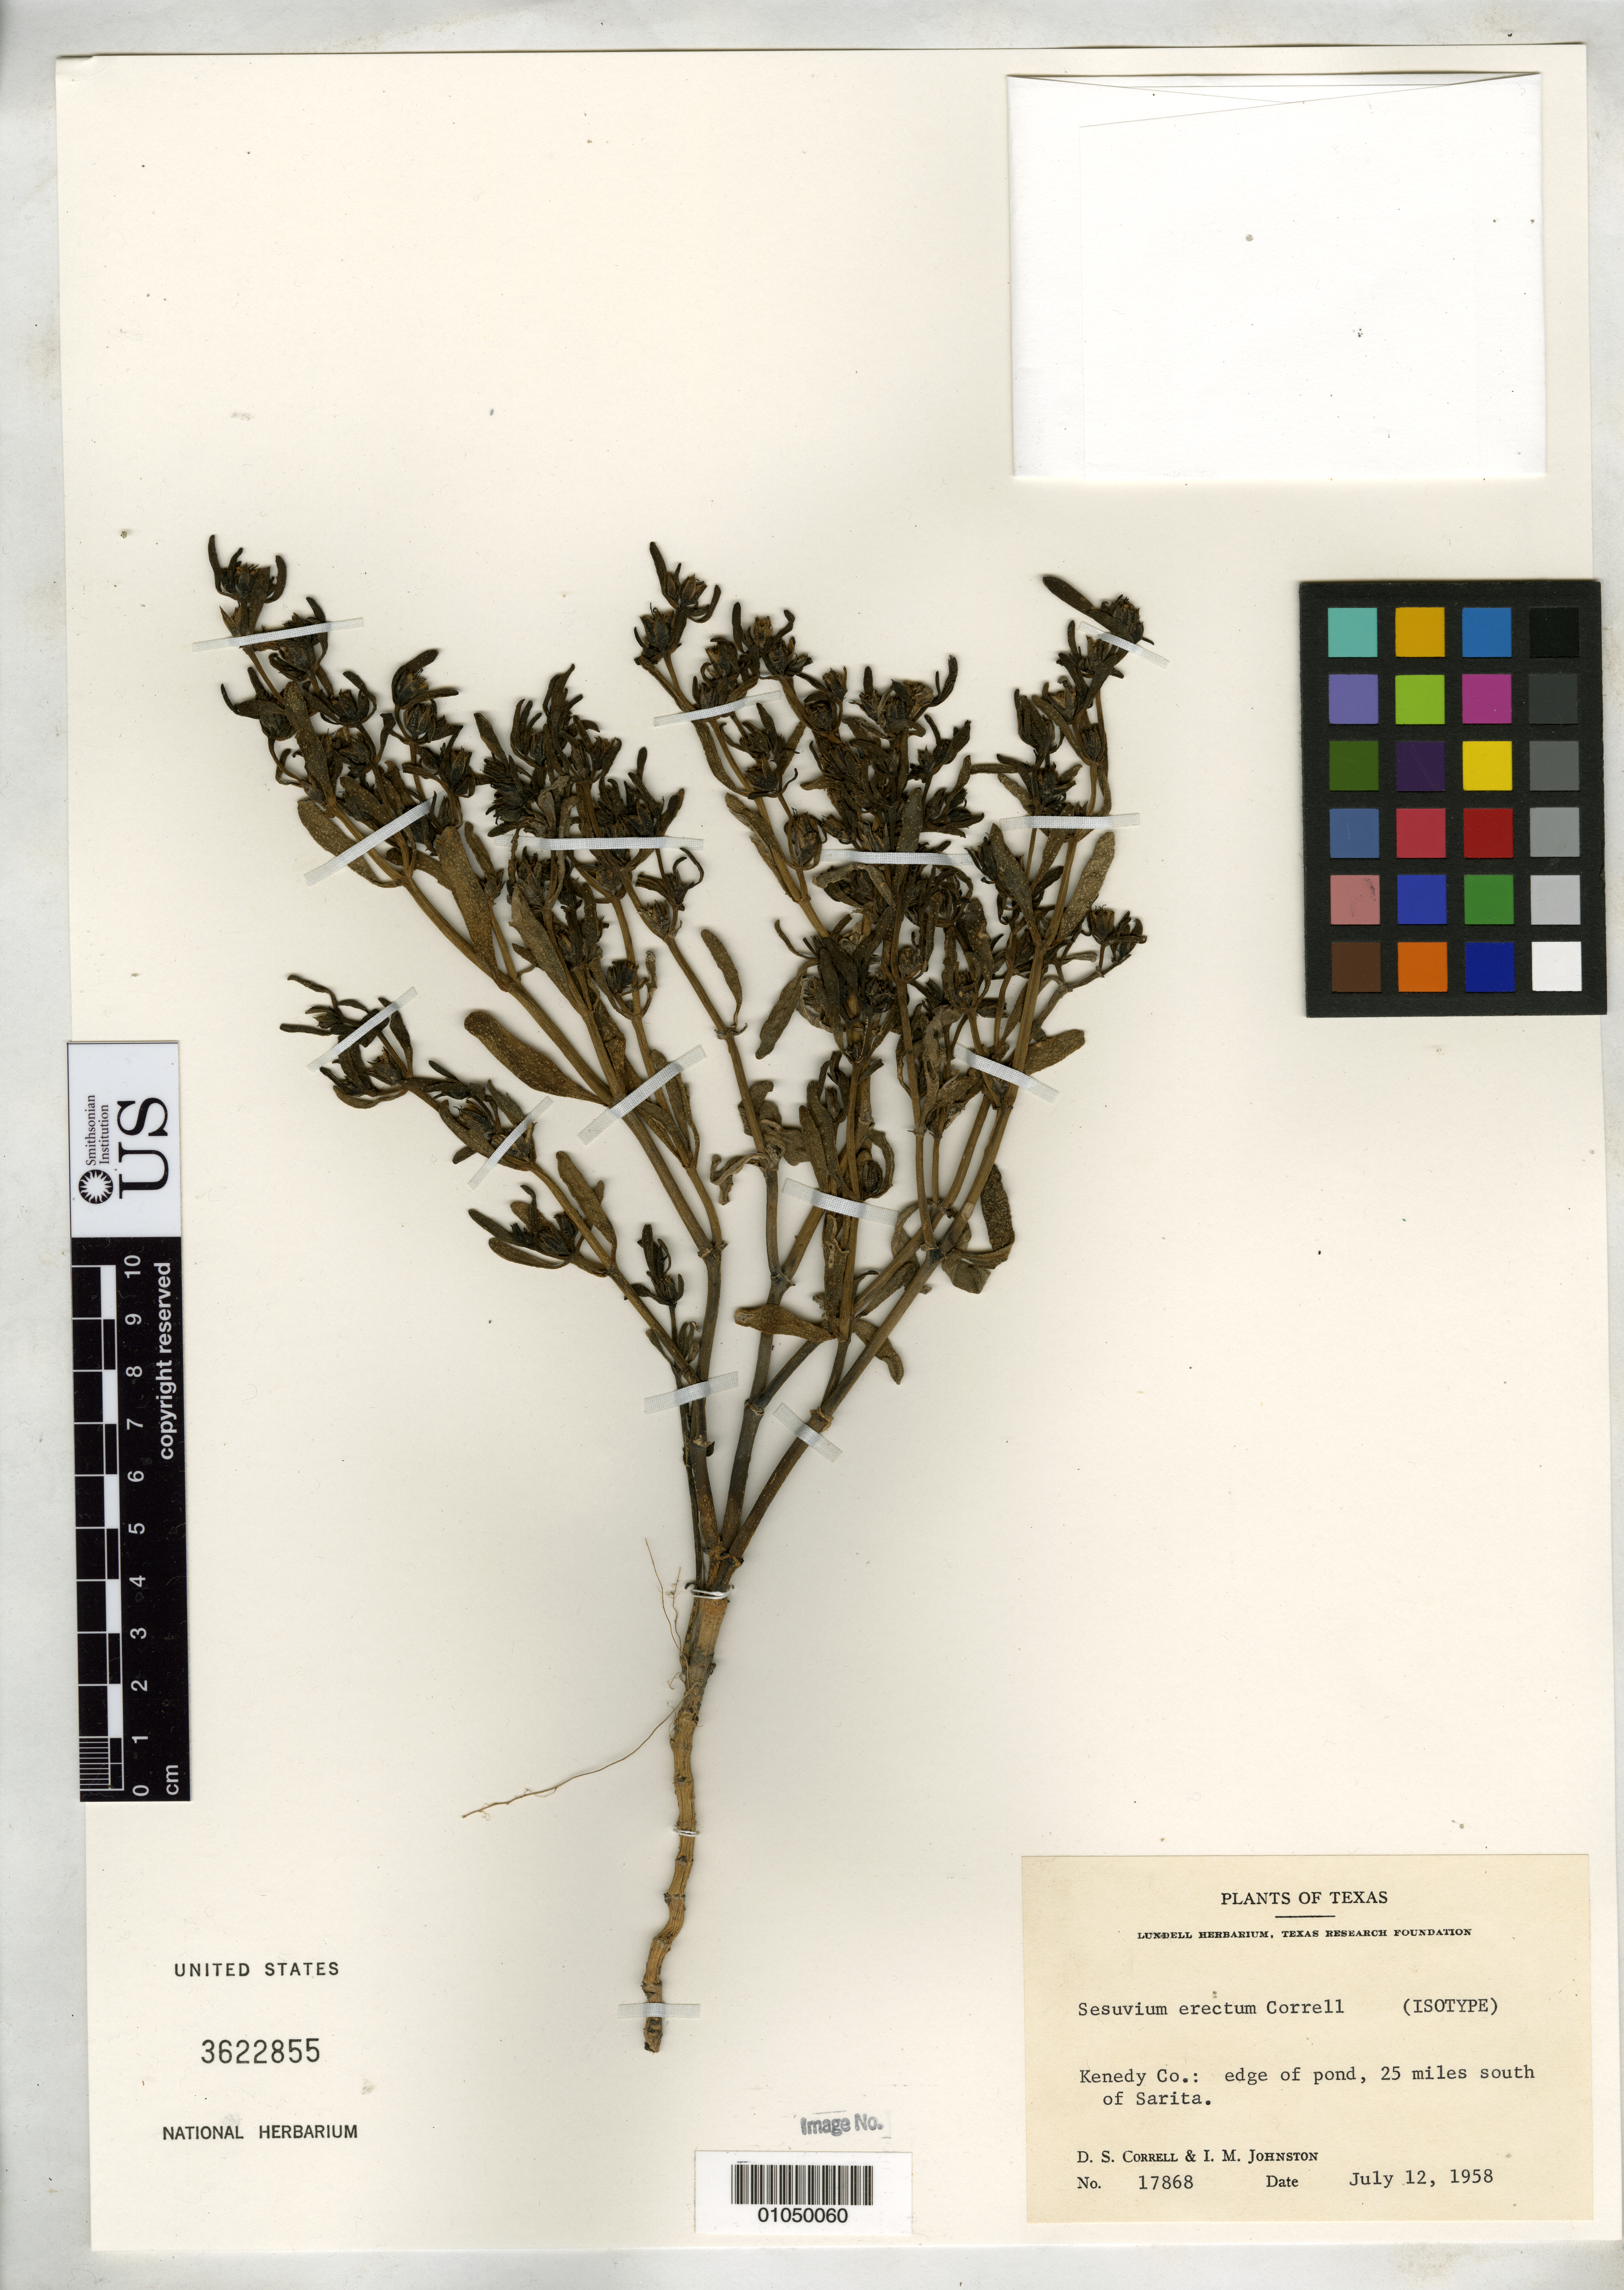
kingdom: Plantae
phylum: Tracheophyta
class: Magnoliopsida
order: Caryophyllales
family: Aizoaceae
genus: Sesuvium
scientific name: Sesuvium erectum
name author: Correll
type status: Isotype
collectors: D. S. Correll & I.M. Johnston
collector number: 17868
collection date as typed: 12 Jul 1958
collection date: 1958-07-12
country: United States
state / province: Texas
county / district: Kenedy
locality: Kenedy Co.: edge of pond, 25 miles south of Sarita.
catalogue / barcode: US 3622855